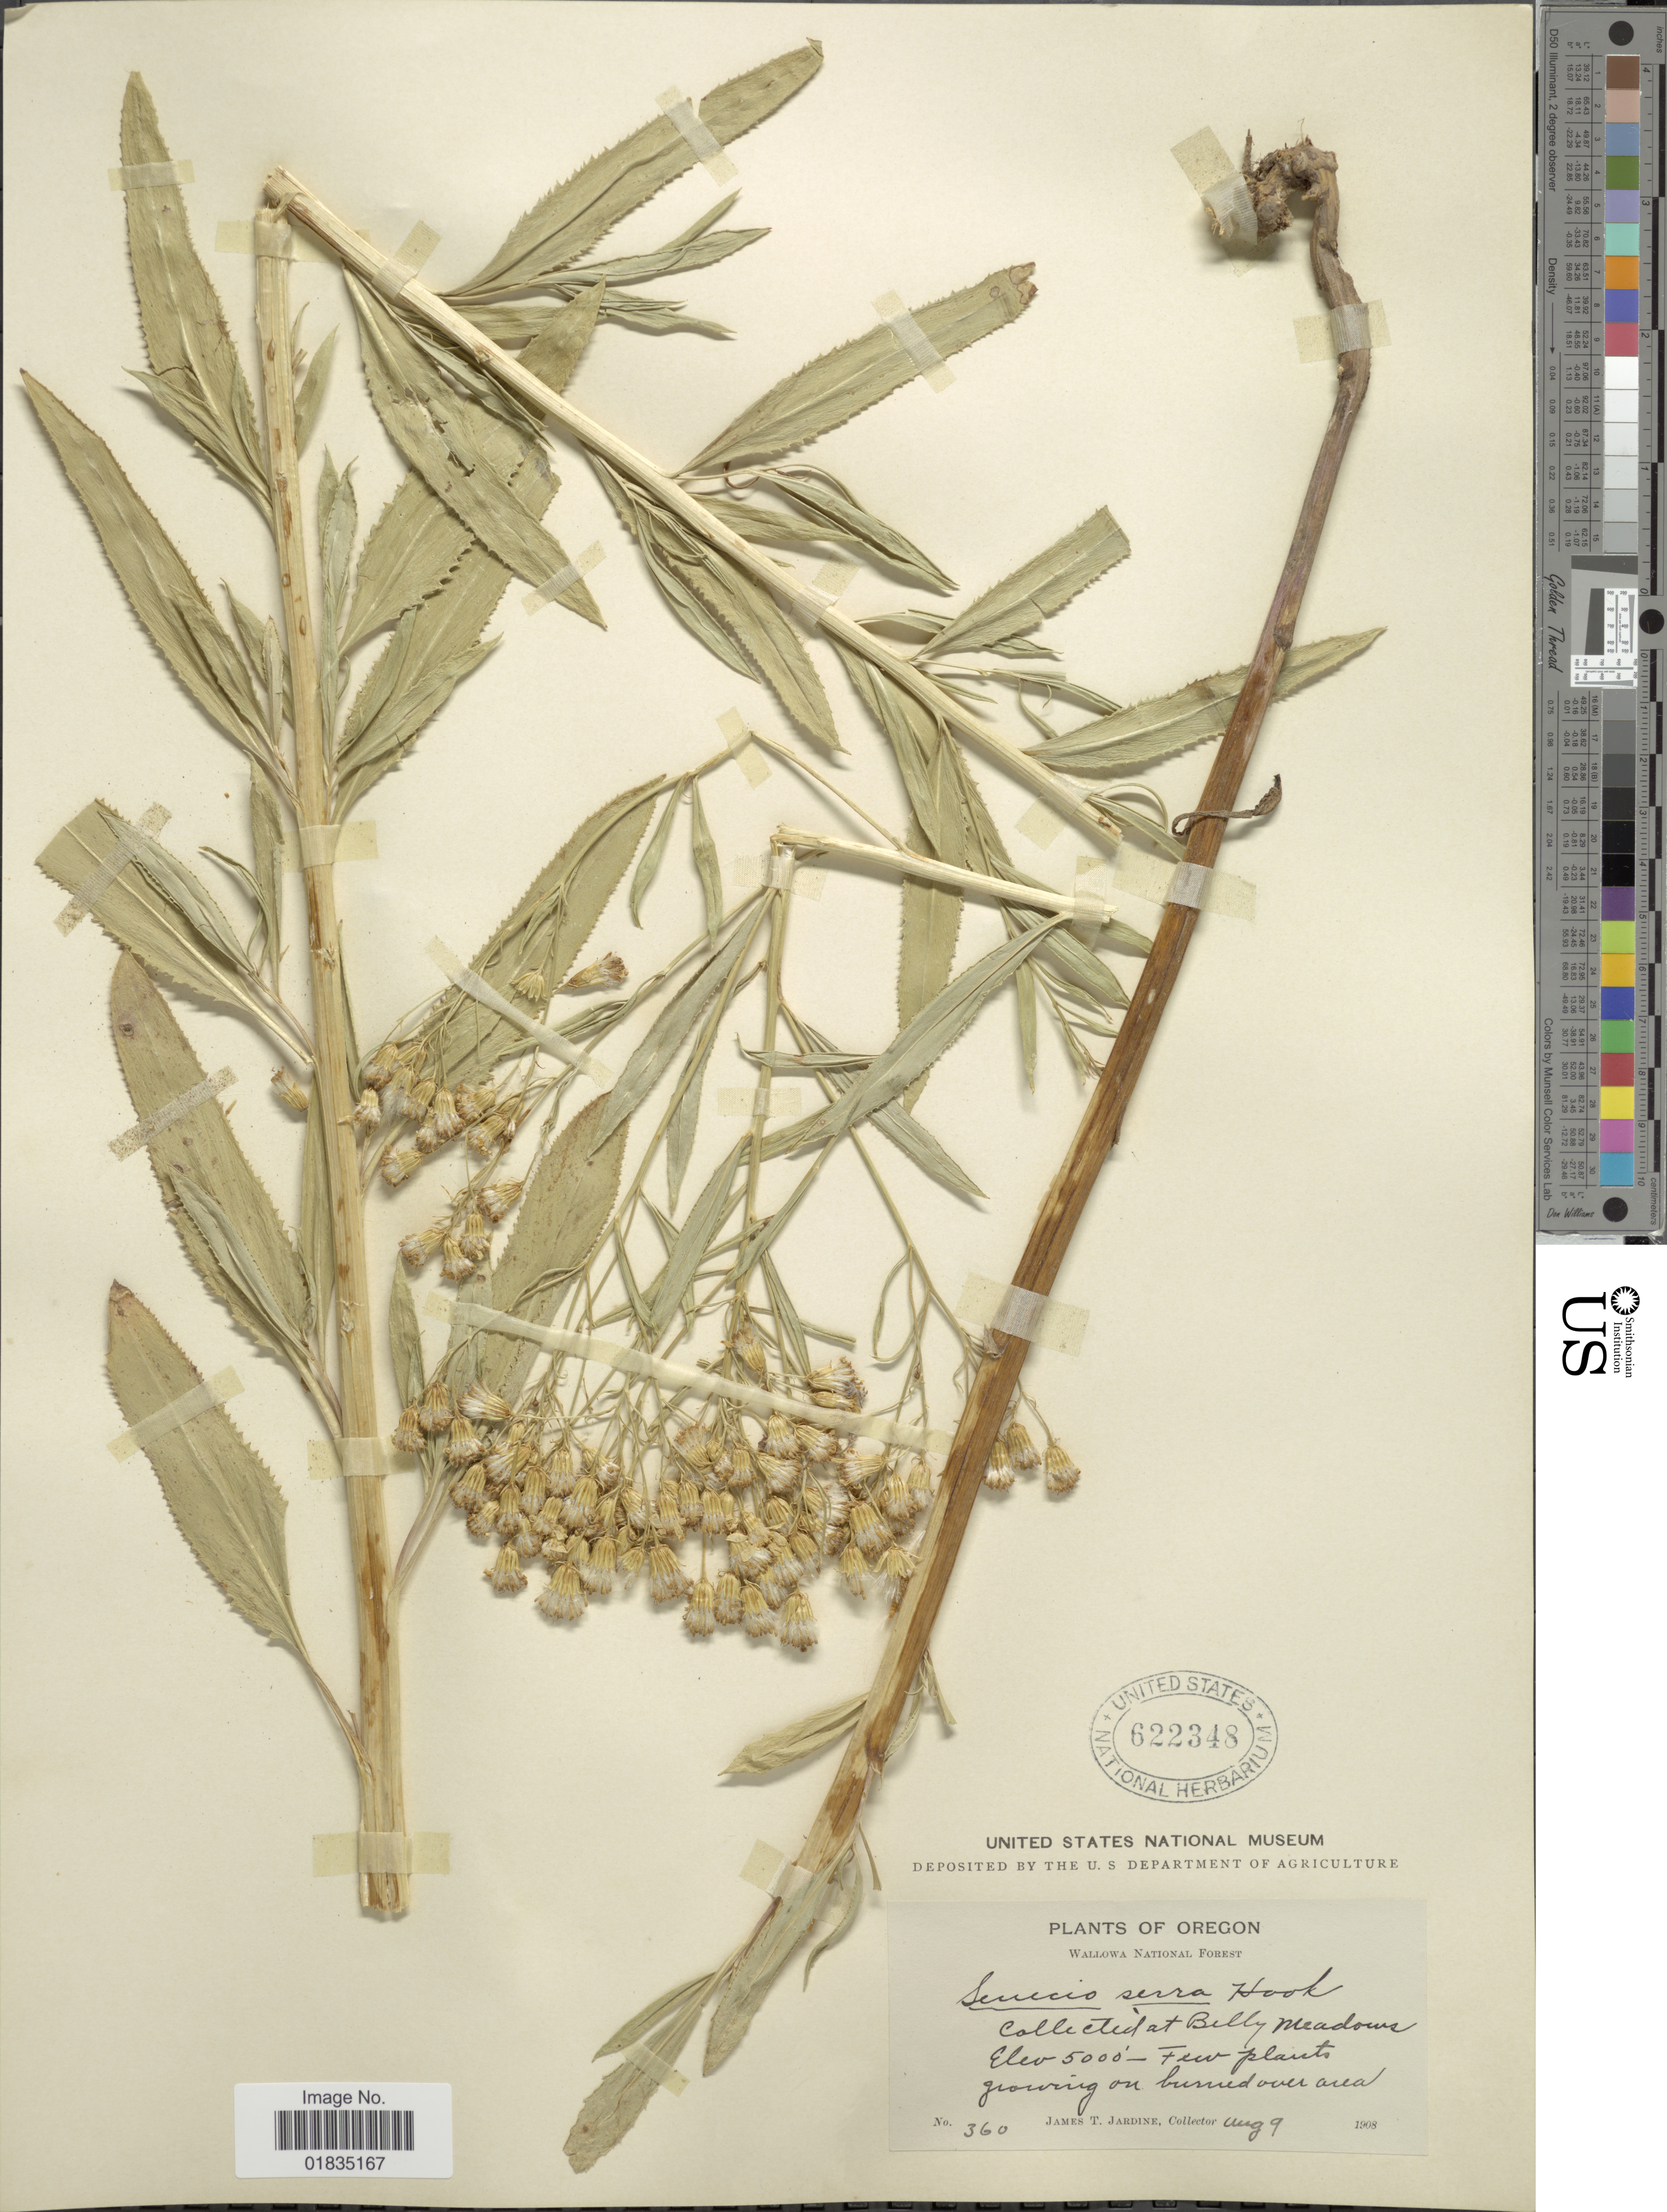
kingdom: Plantae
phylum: Tracheophyta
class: Magnoliopsida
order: Asterales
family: Asteraceae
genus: Senecio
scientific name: Senecio serra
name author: Hook.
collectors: J. T. Jardine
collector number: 360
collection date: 1908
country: United States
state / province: Oregon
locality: Wallowa National Forest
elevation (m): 1524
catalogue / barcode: US 622348